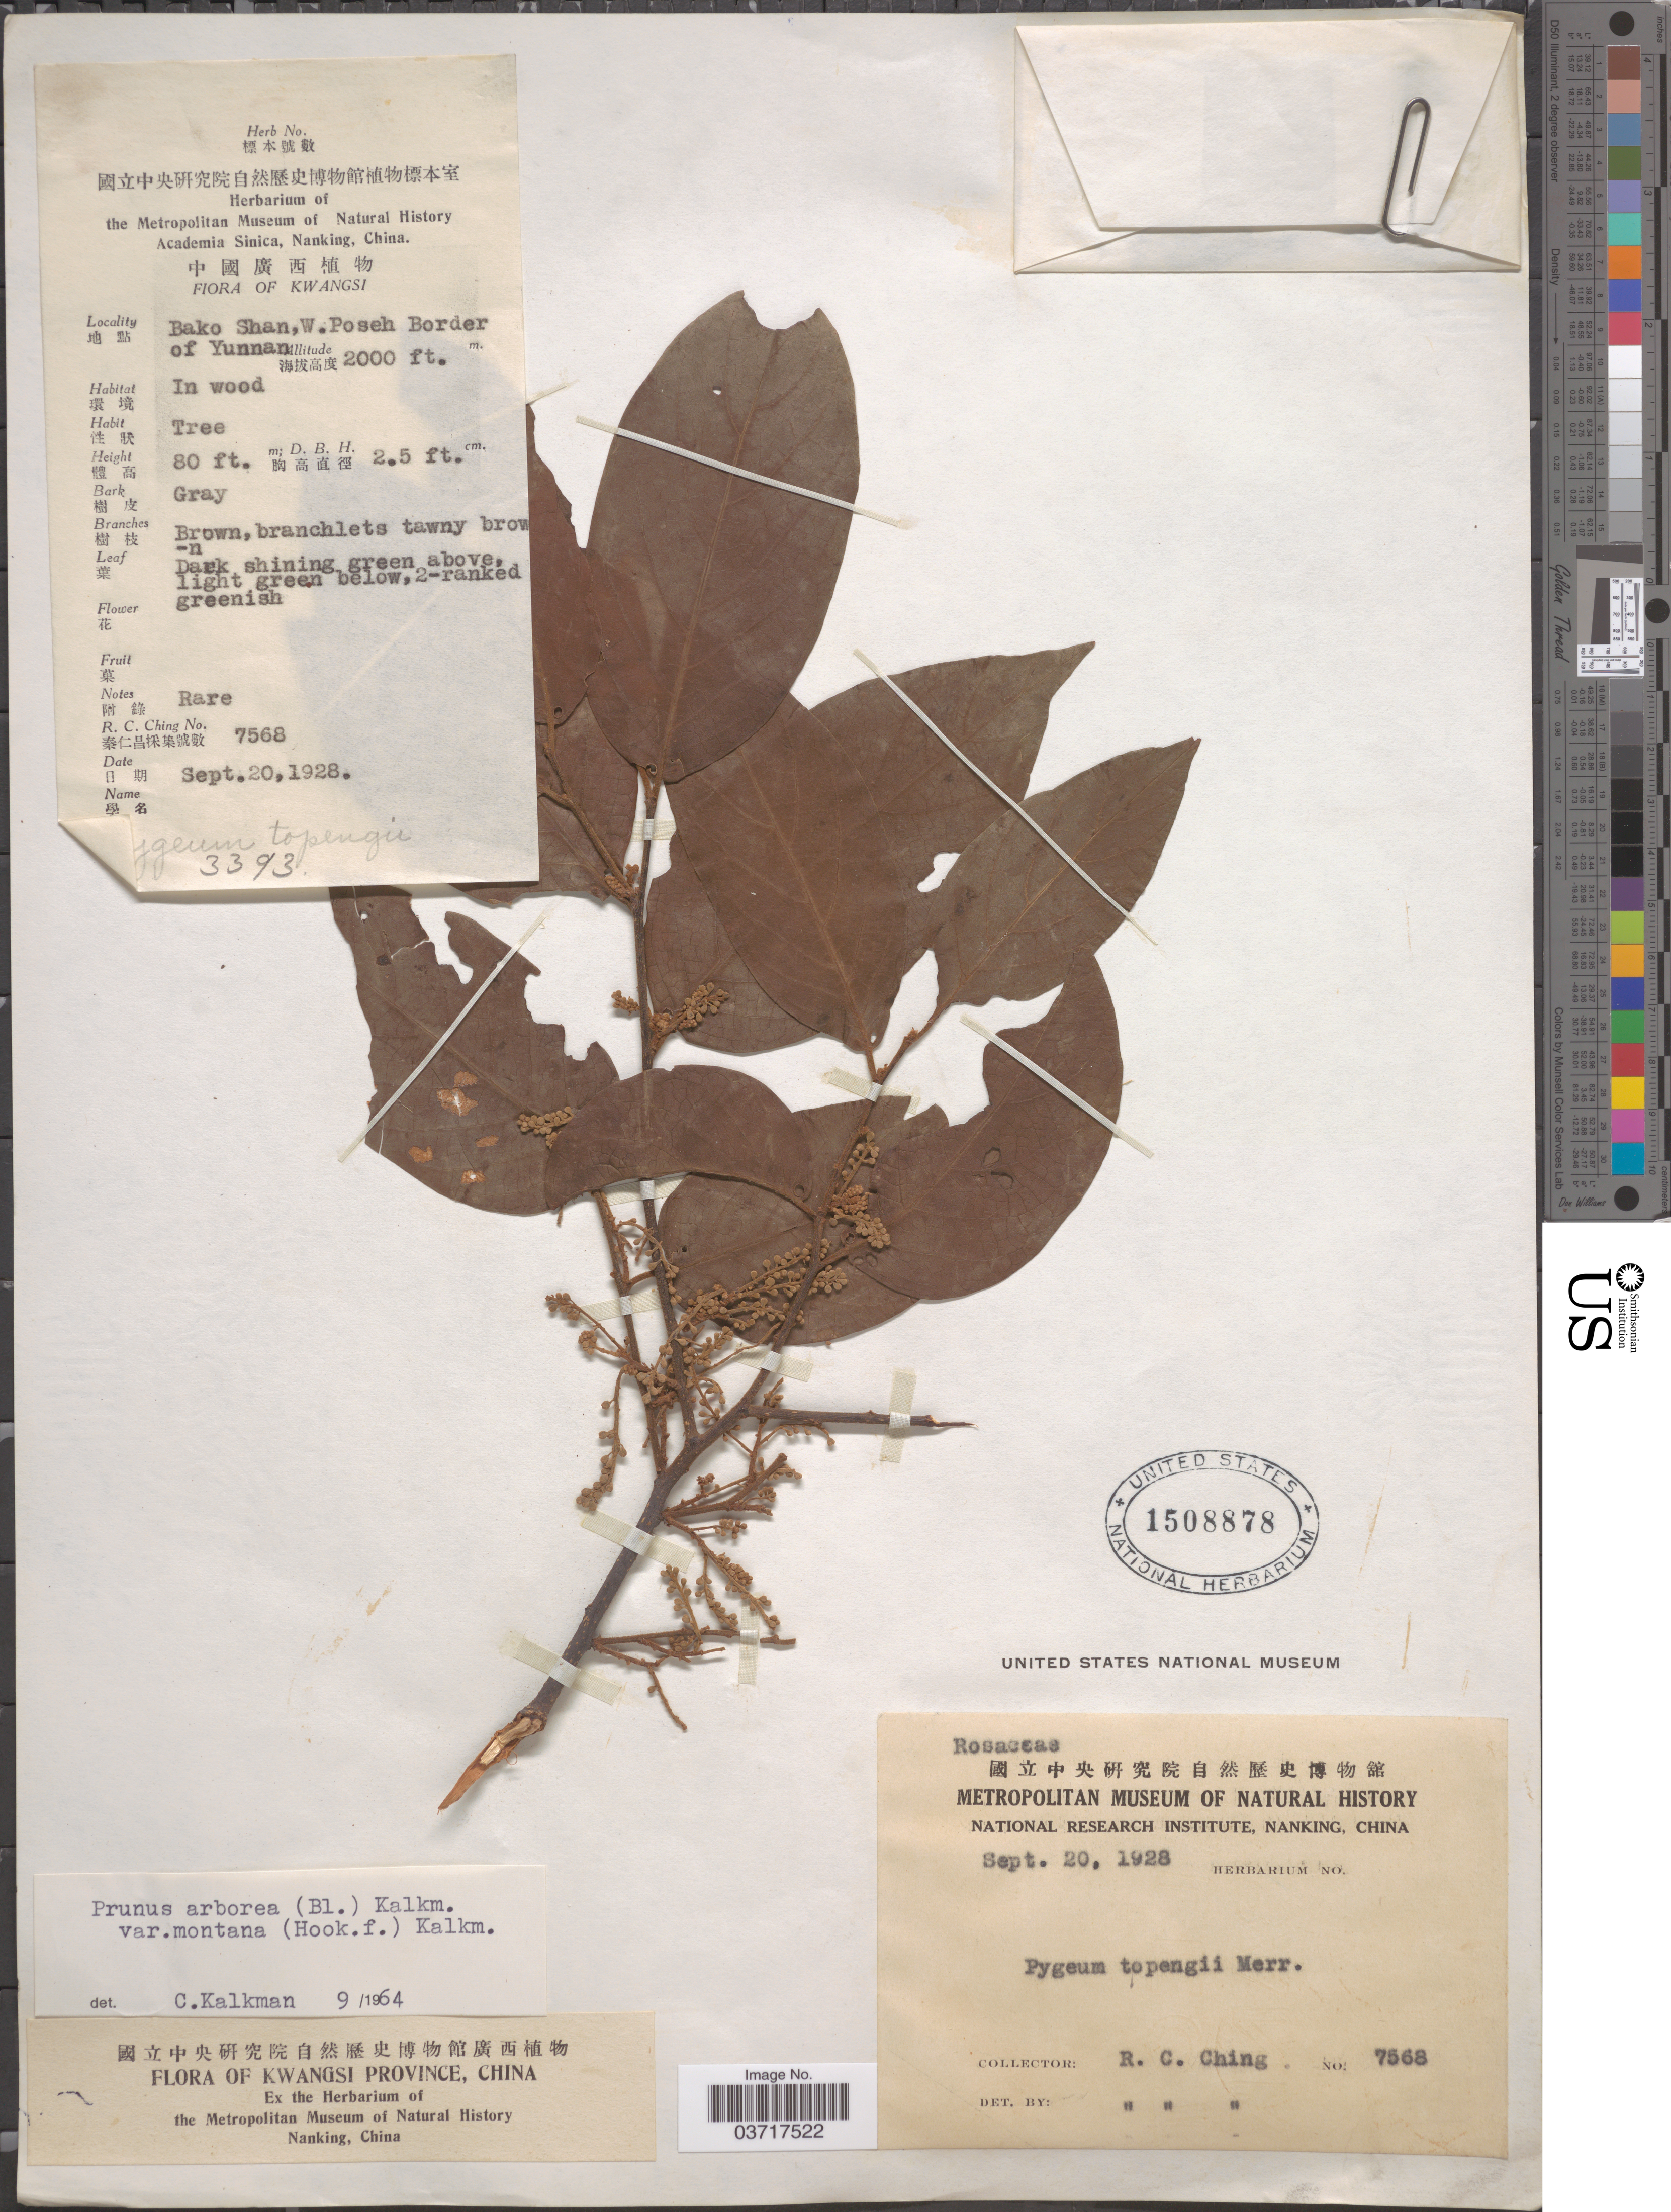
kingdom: Plantae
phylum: Tracheophyta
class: Magnoliopsida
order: Rosales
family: Rosaceae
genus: Prunus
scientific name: Prunus arborea var. montana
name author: (Hook. f.) Kalkman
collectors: R. C. Ching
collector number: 7568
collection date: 1928-09-20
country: China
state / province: Guangxi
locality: Kwangsi Province. Bako Shan, W. Poseh Border of Yunnan.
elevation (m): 610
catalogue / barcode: US 1508878